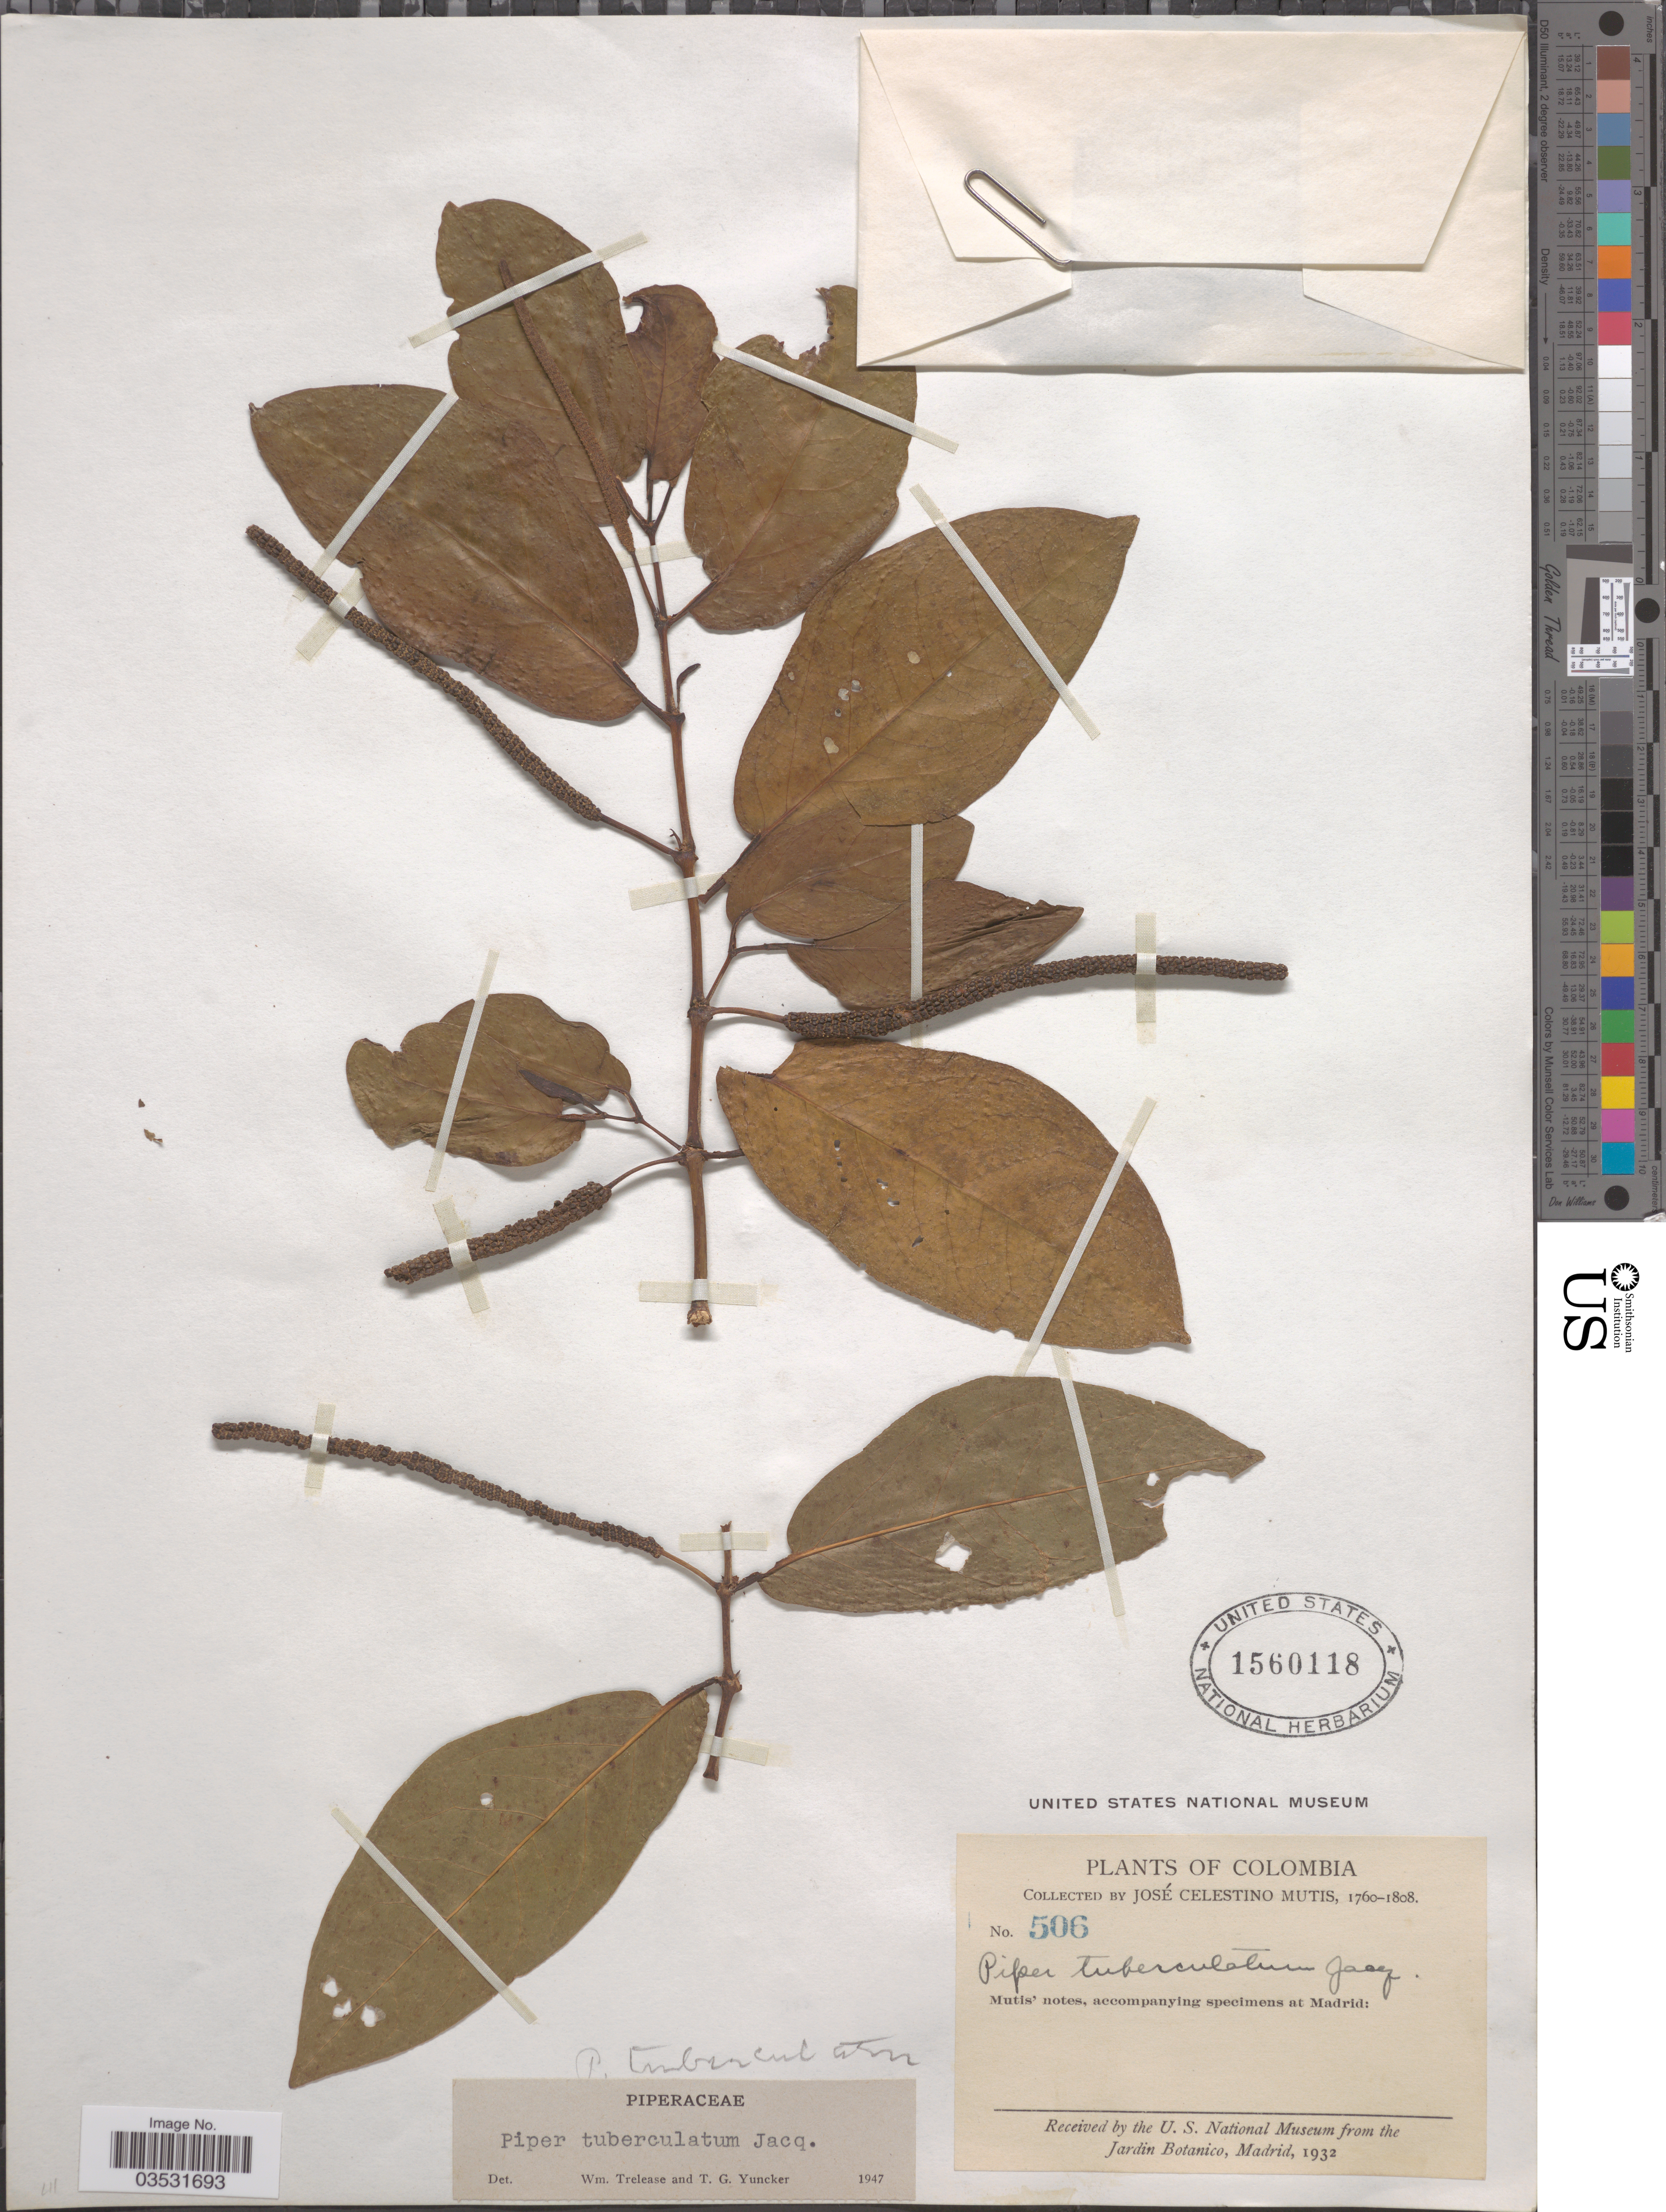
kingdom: Plantae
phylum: Tracheophyta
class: Magnoliopsida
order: Piperales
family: Piperaceae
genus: Piper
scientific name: Piper tuberculatum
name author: Jacq.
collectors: J. C. B. Mutis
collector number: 506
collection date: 1760/1808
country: Colombia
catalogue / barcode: US 1560118